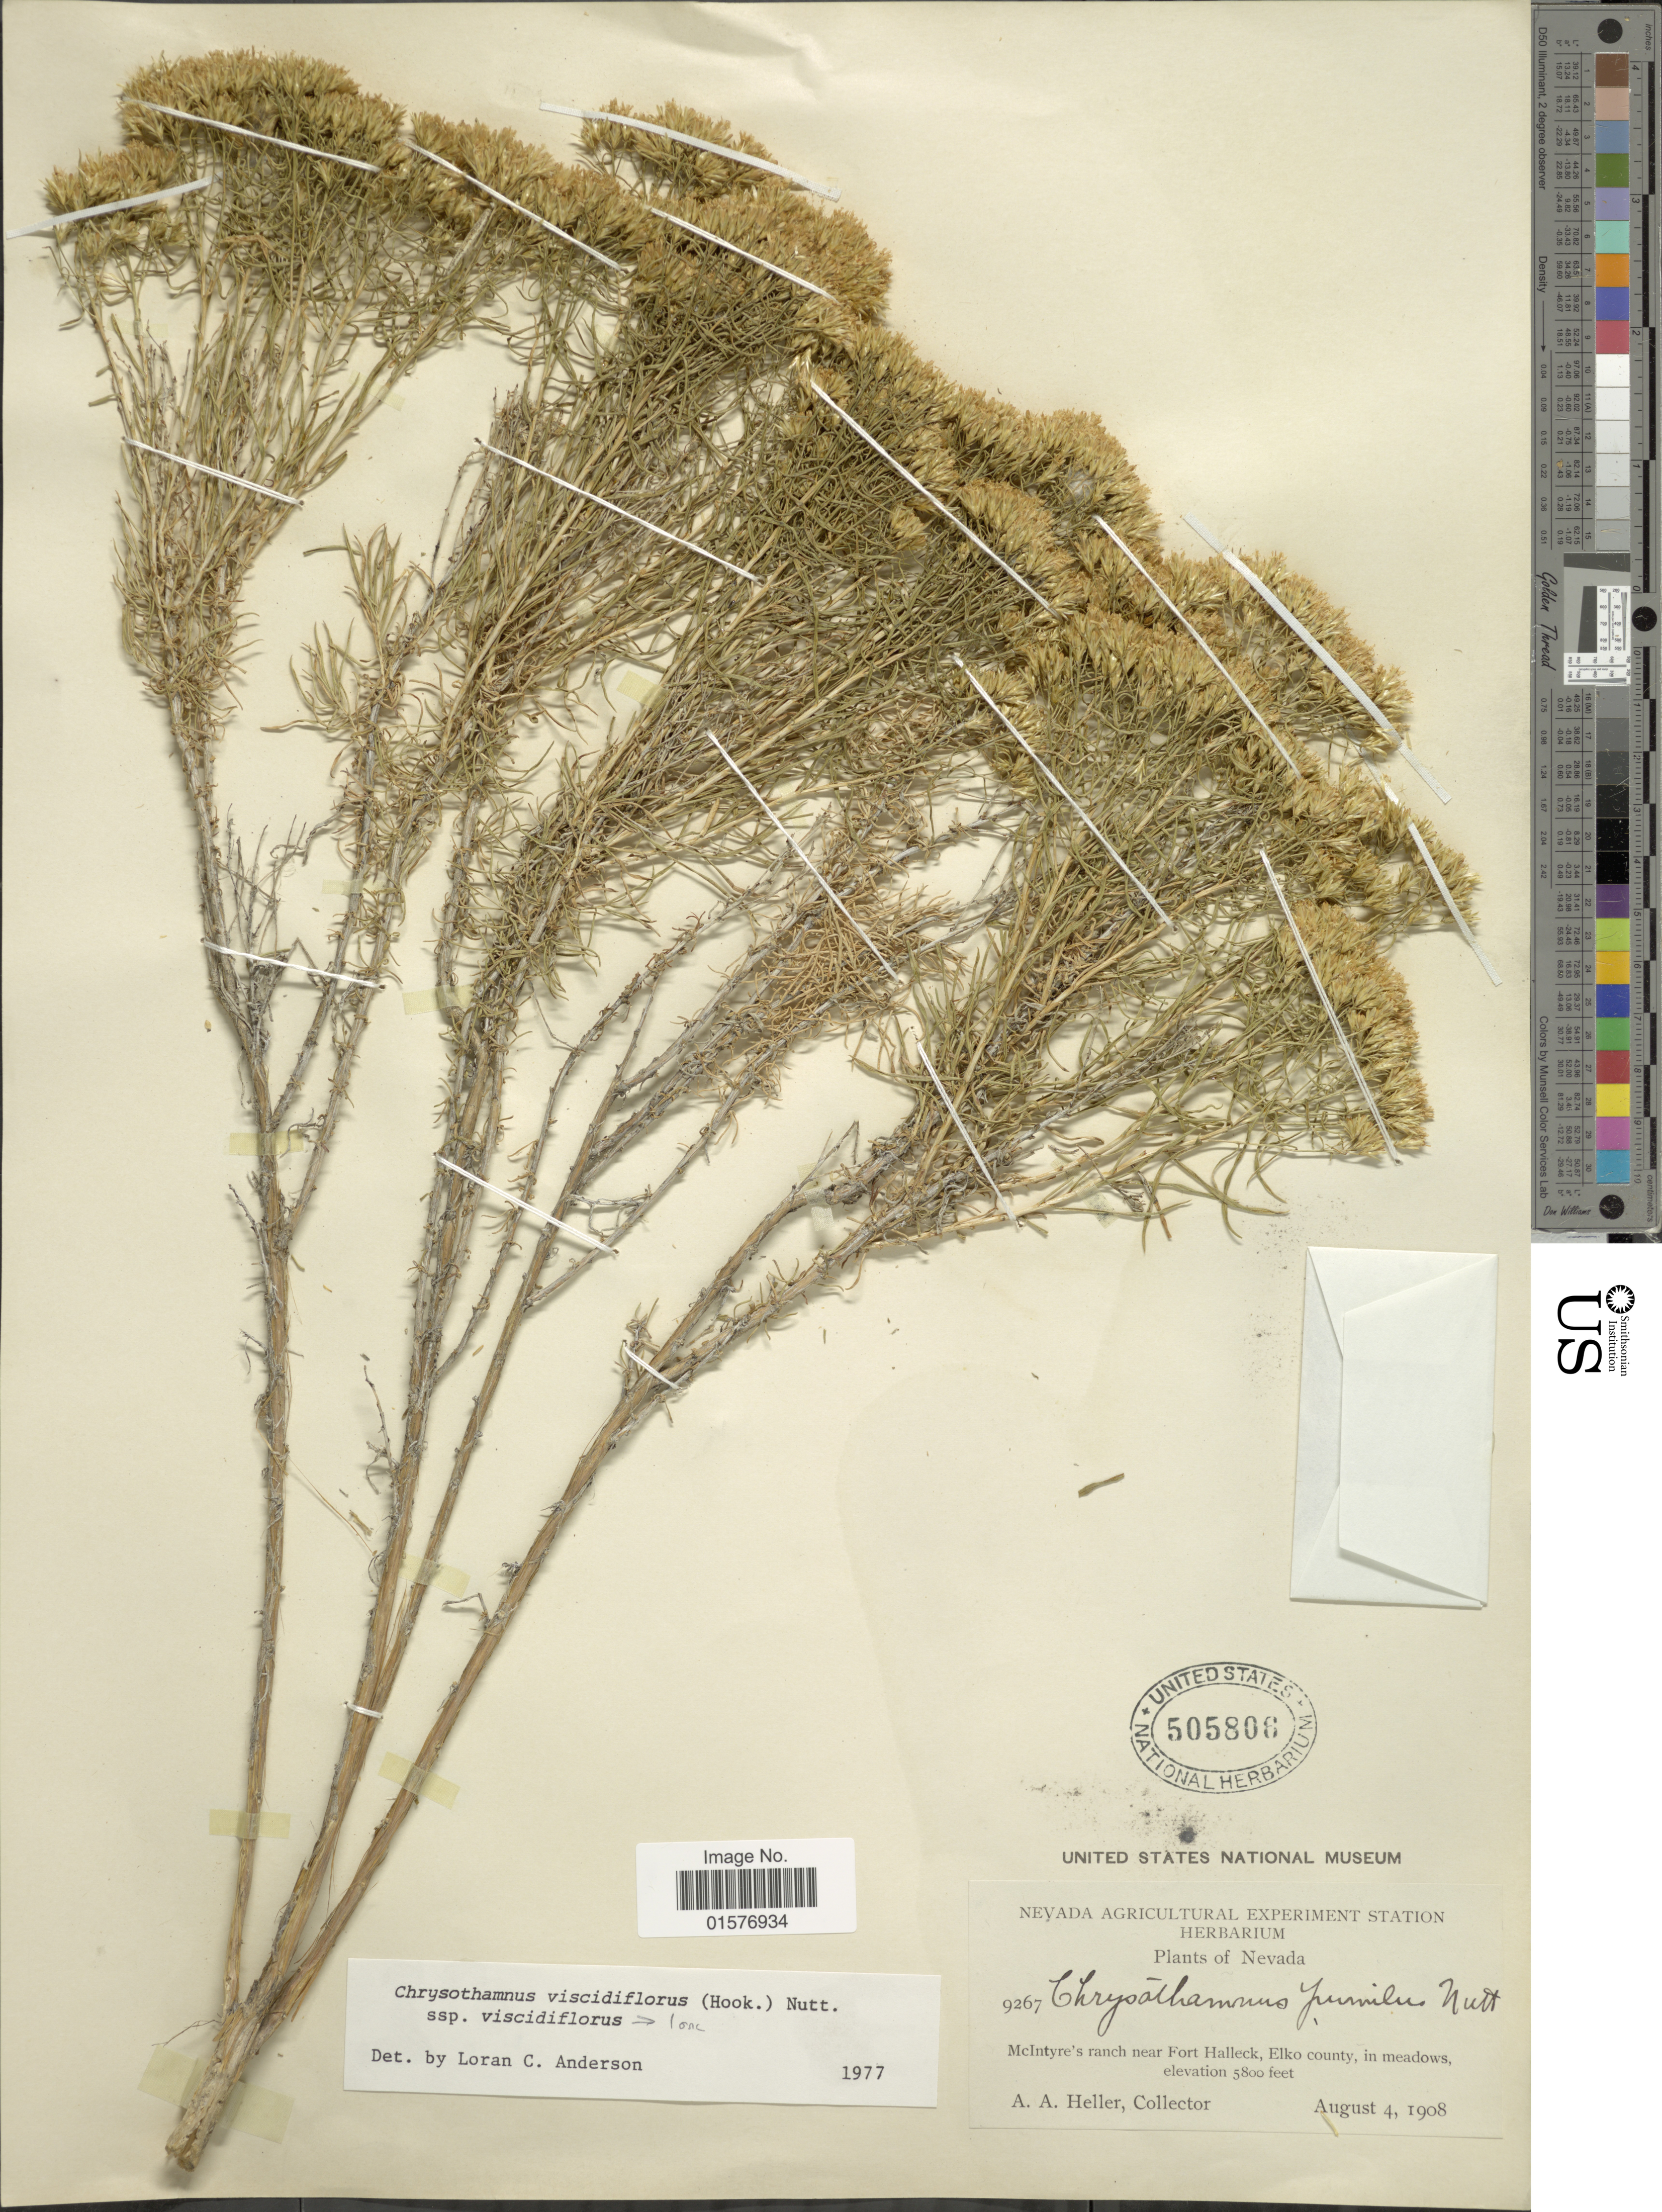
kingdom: Plantae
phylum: Tracheophyta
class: Magnoliopsida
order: Asterales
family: Asteraceae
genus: Chrysothamnus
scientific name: Chrysothamnus viscidiflorus subsp. viscidiflorus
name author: (Hook.) Nutt.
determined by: Urbatsch, Lowell E., Curator (LSU), Louisiana State University (UNITED STATES)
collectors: A. A. Heller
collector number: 9267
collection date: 1908-08-04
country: United States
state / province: Nevada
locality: McIntyre's ranch near Fort Halleck, Elko county, in meadows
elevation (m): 1768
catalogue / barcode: US 505806